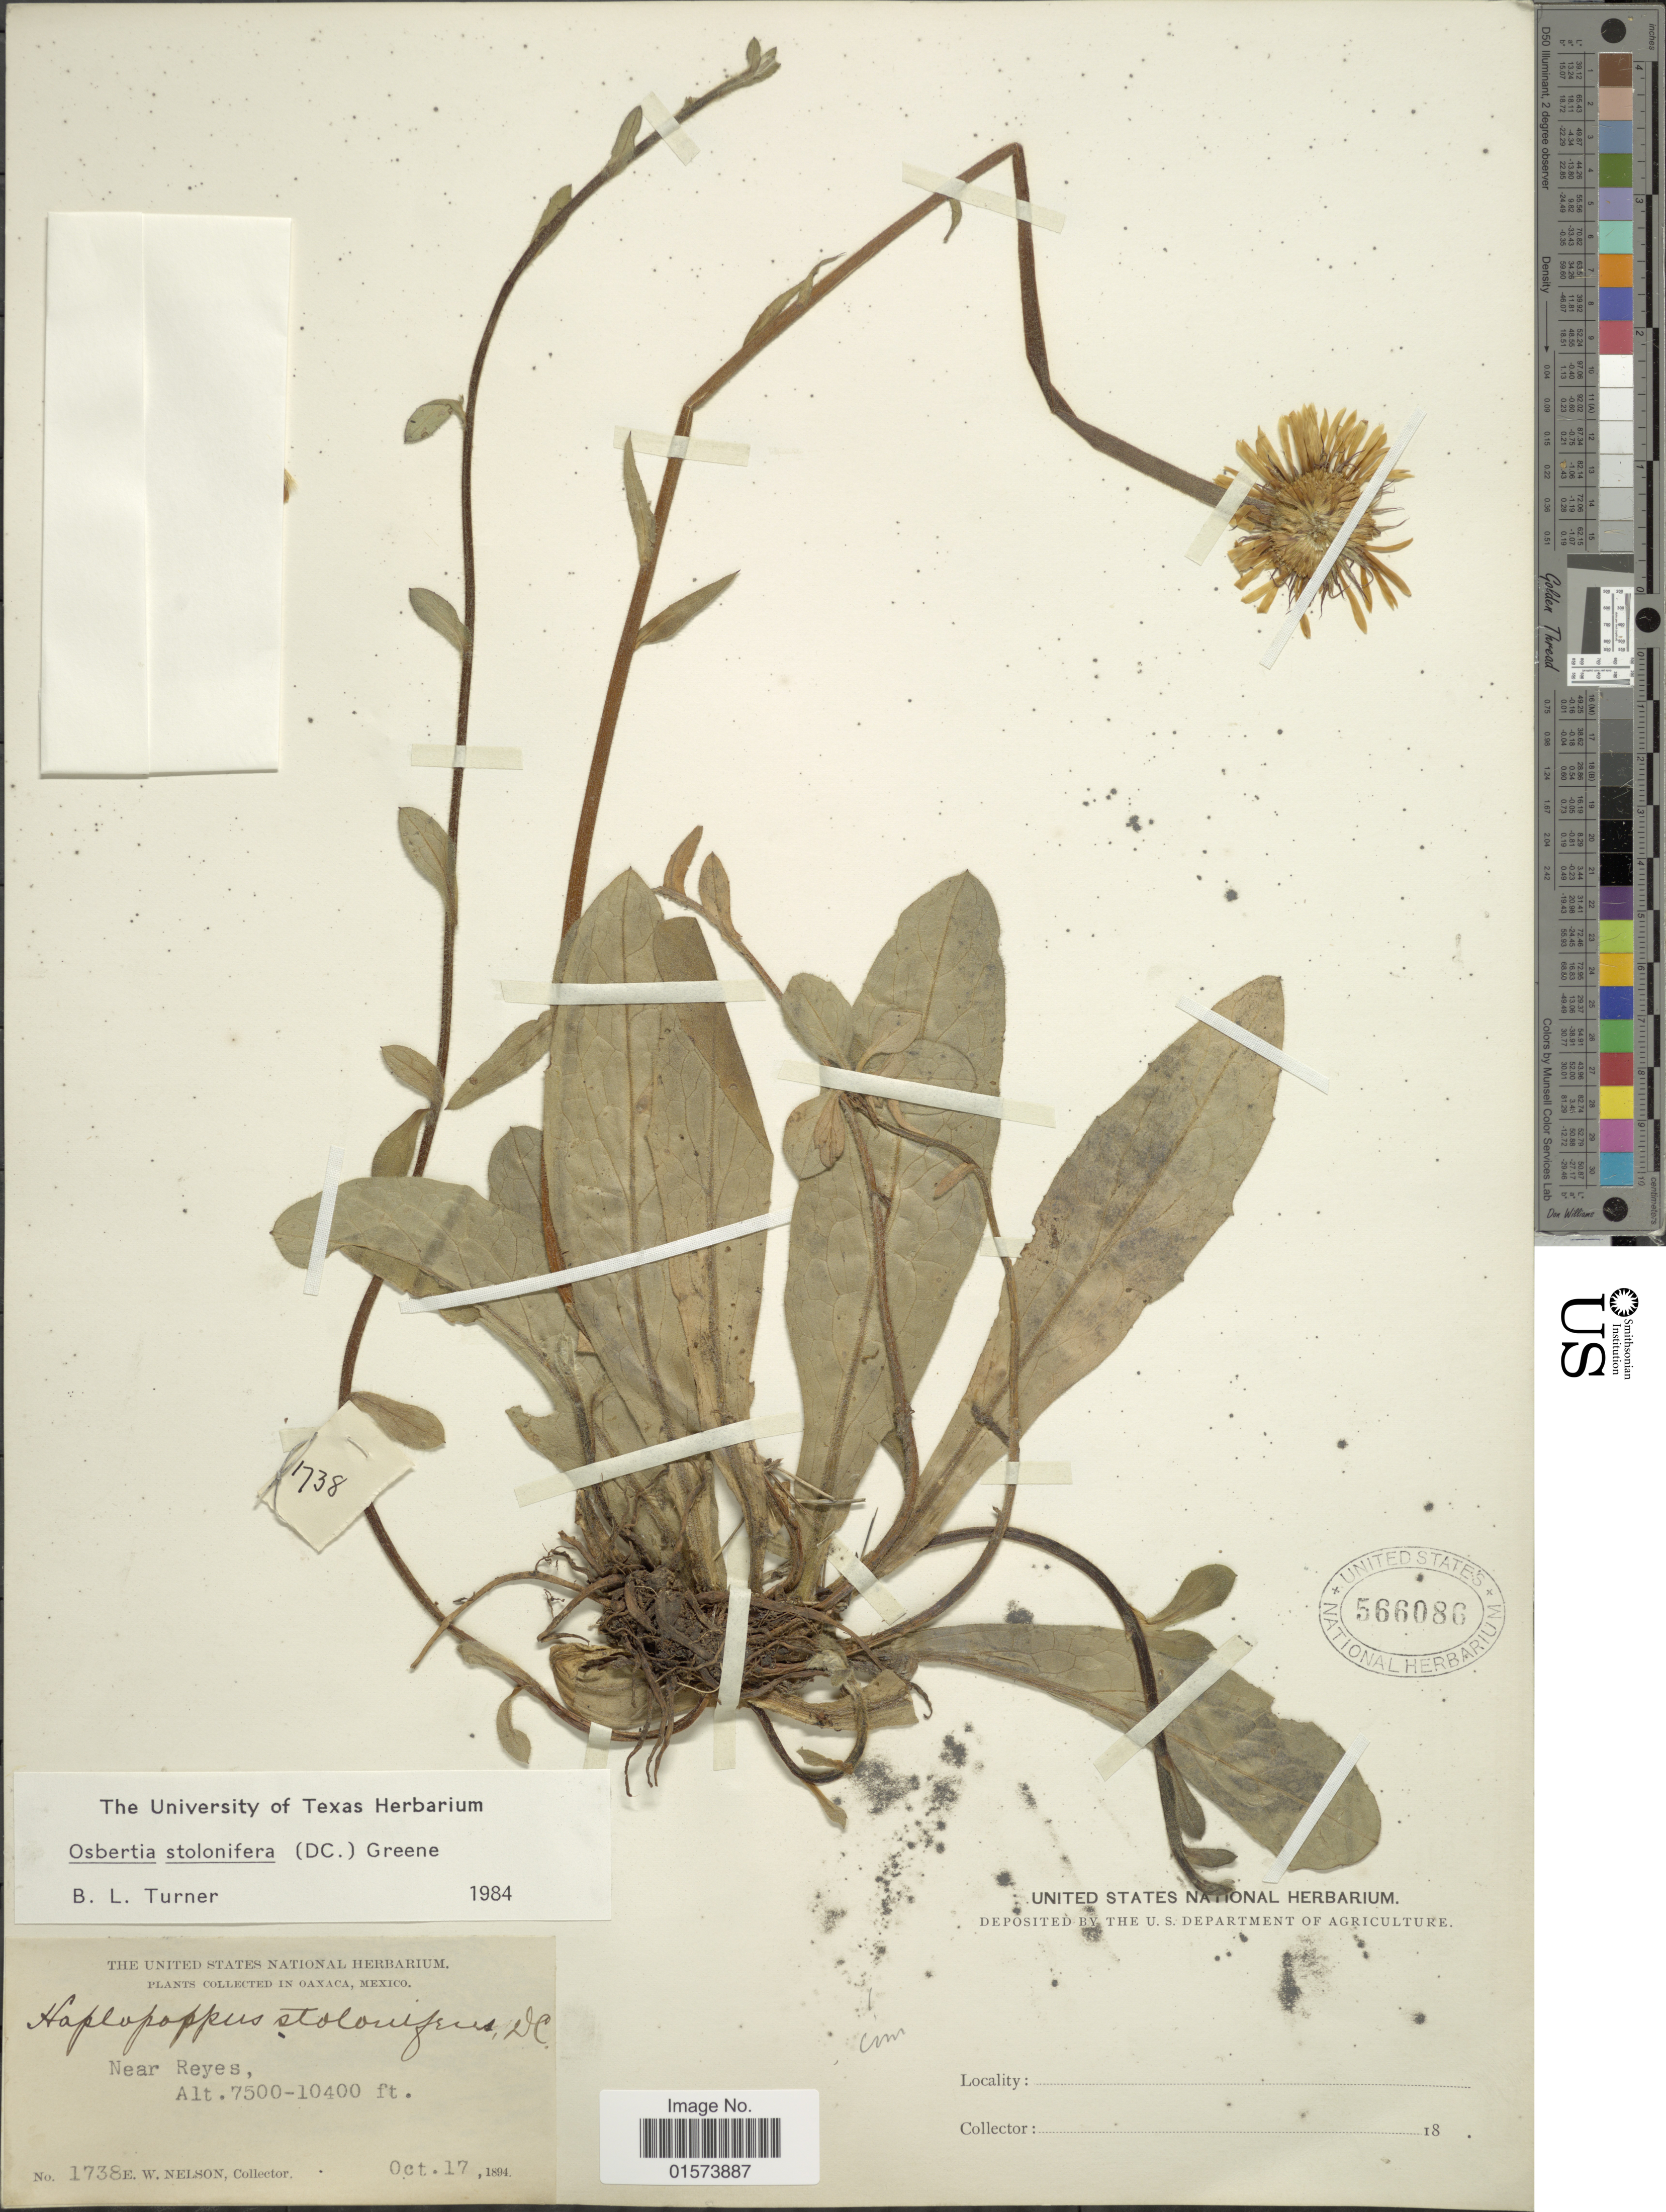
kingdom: Plantae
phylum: Tracheophyta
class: Magnoliopsida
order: Asterales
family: Asteraceae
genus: Osbertia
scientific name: Osbertia stolonifera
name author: (DC.) Greene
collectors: E. W. Nelson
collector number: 1738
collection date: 1894-10-17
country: Mexico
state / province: Oaxaca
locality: Near Reyes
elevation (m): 2286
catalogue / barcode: US 566086